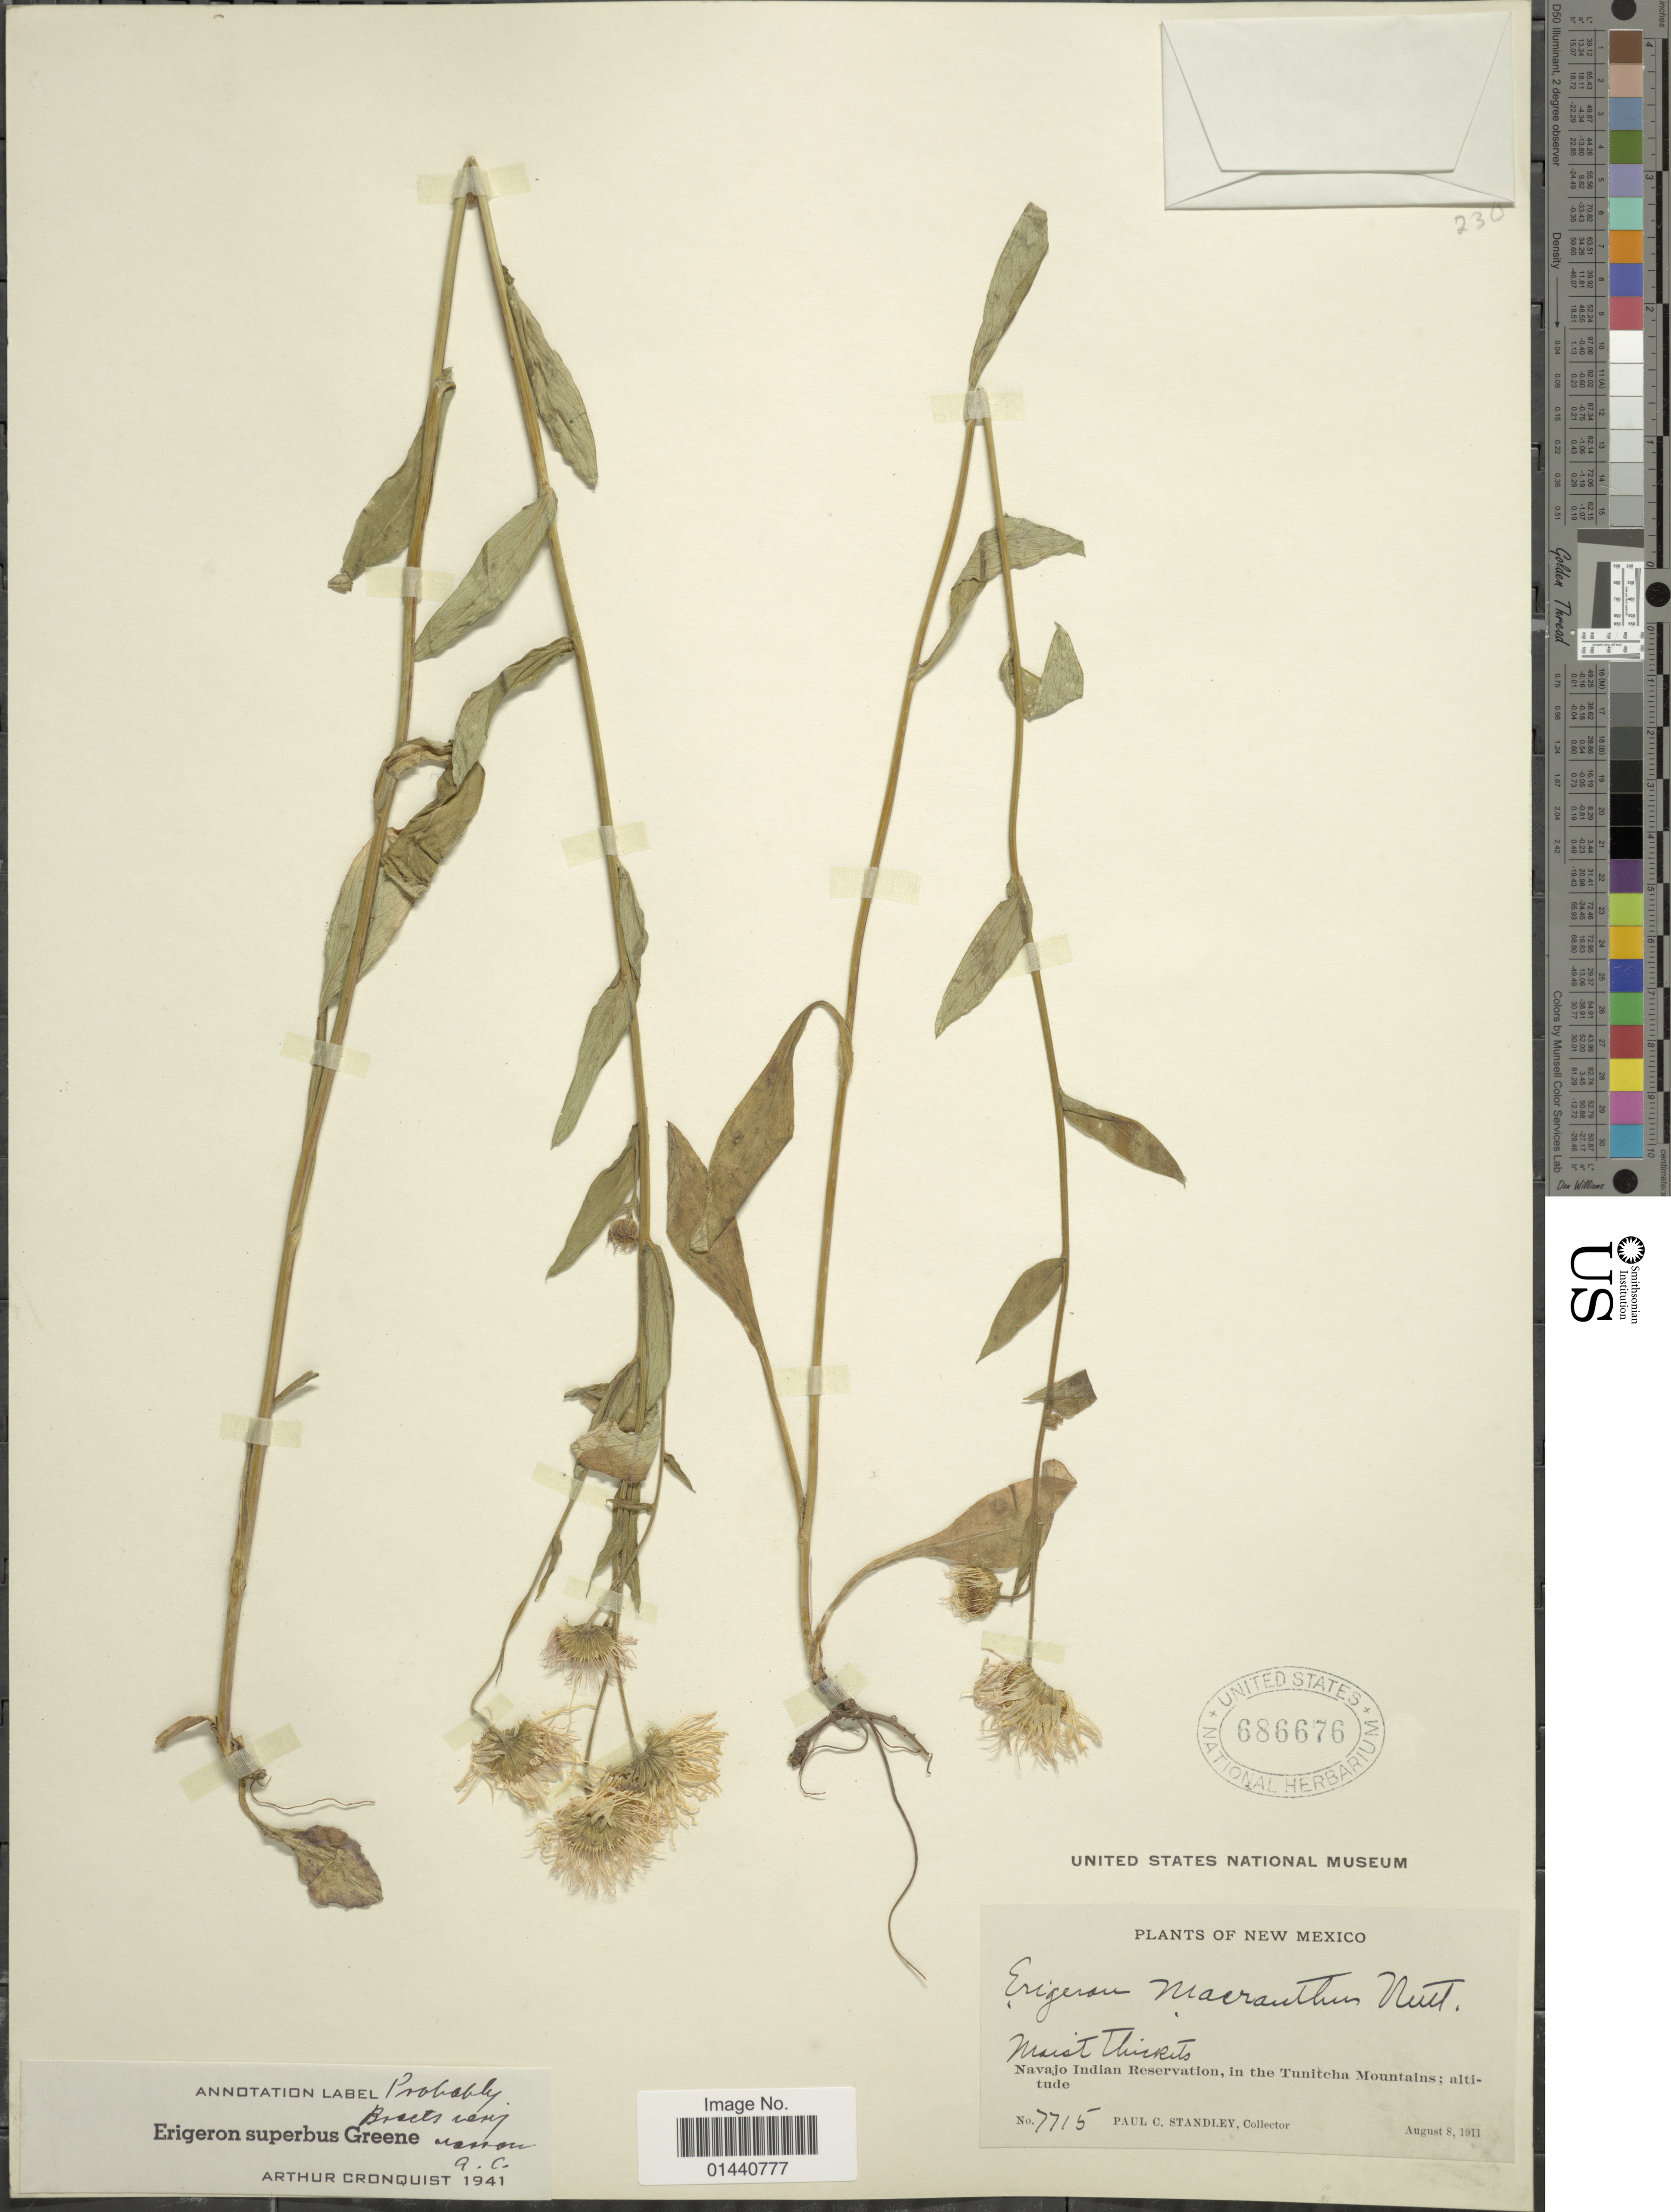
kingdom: Plantae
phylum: Tracheophyta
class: Magnoliopsida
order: Asterales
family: Asteraceae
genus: Erigeron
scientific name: Erigeron superbus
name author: Greene ex Rydb.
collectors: P. C. Standley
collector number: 7715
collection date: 1911-08-08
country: United States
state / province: New Mexico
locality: Navajo Indian Reservation, in the Tunitcha Mountains.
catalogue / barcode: US 686676